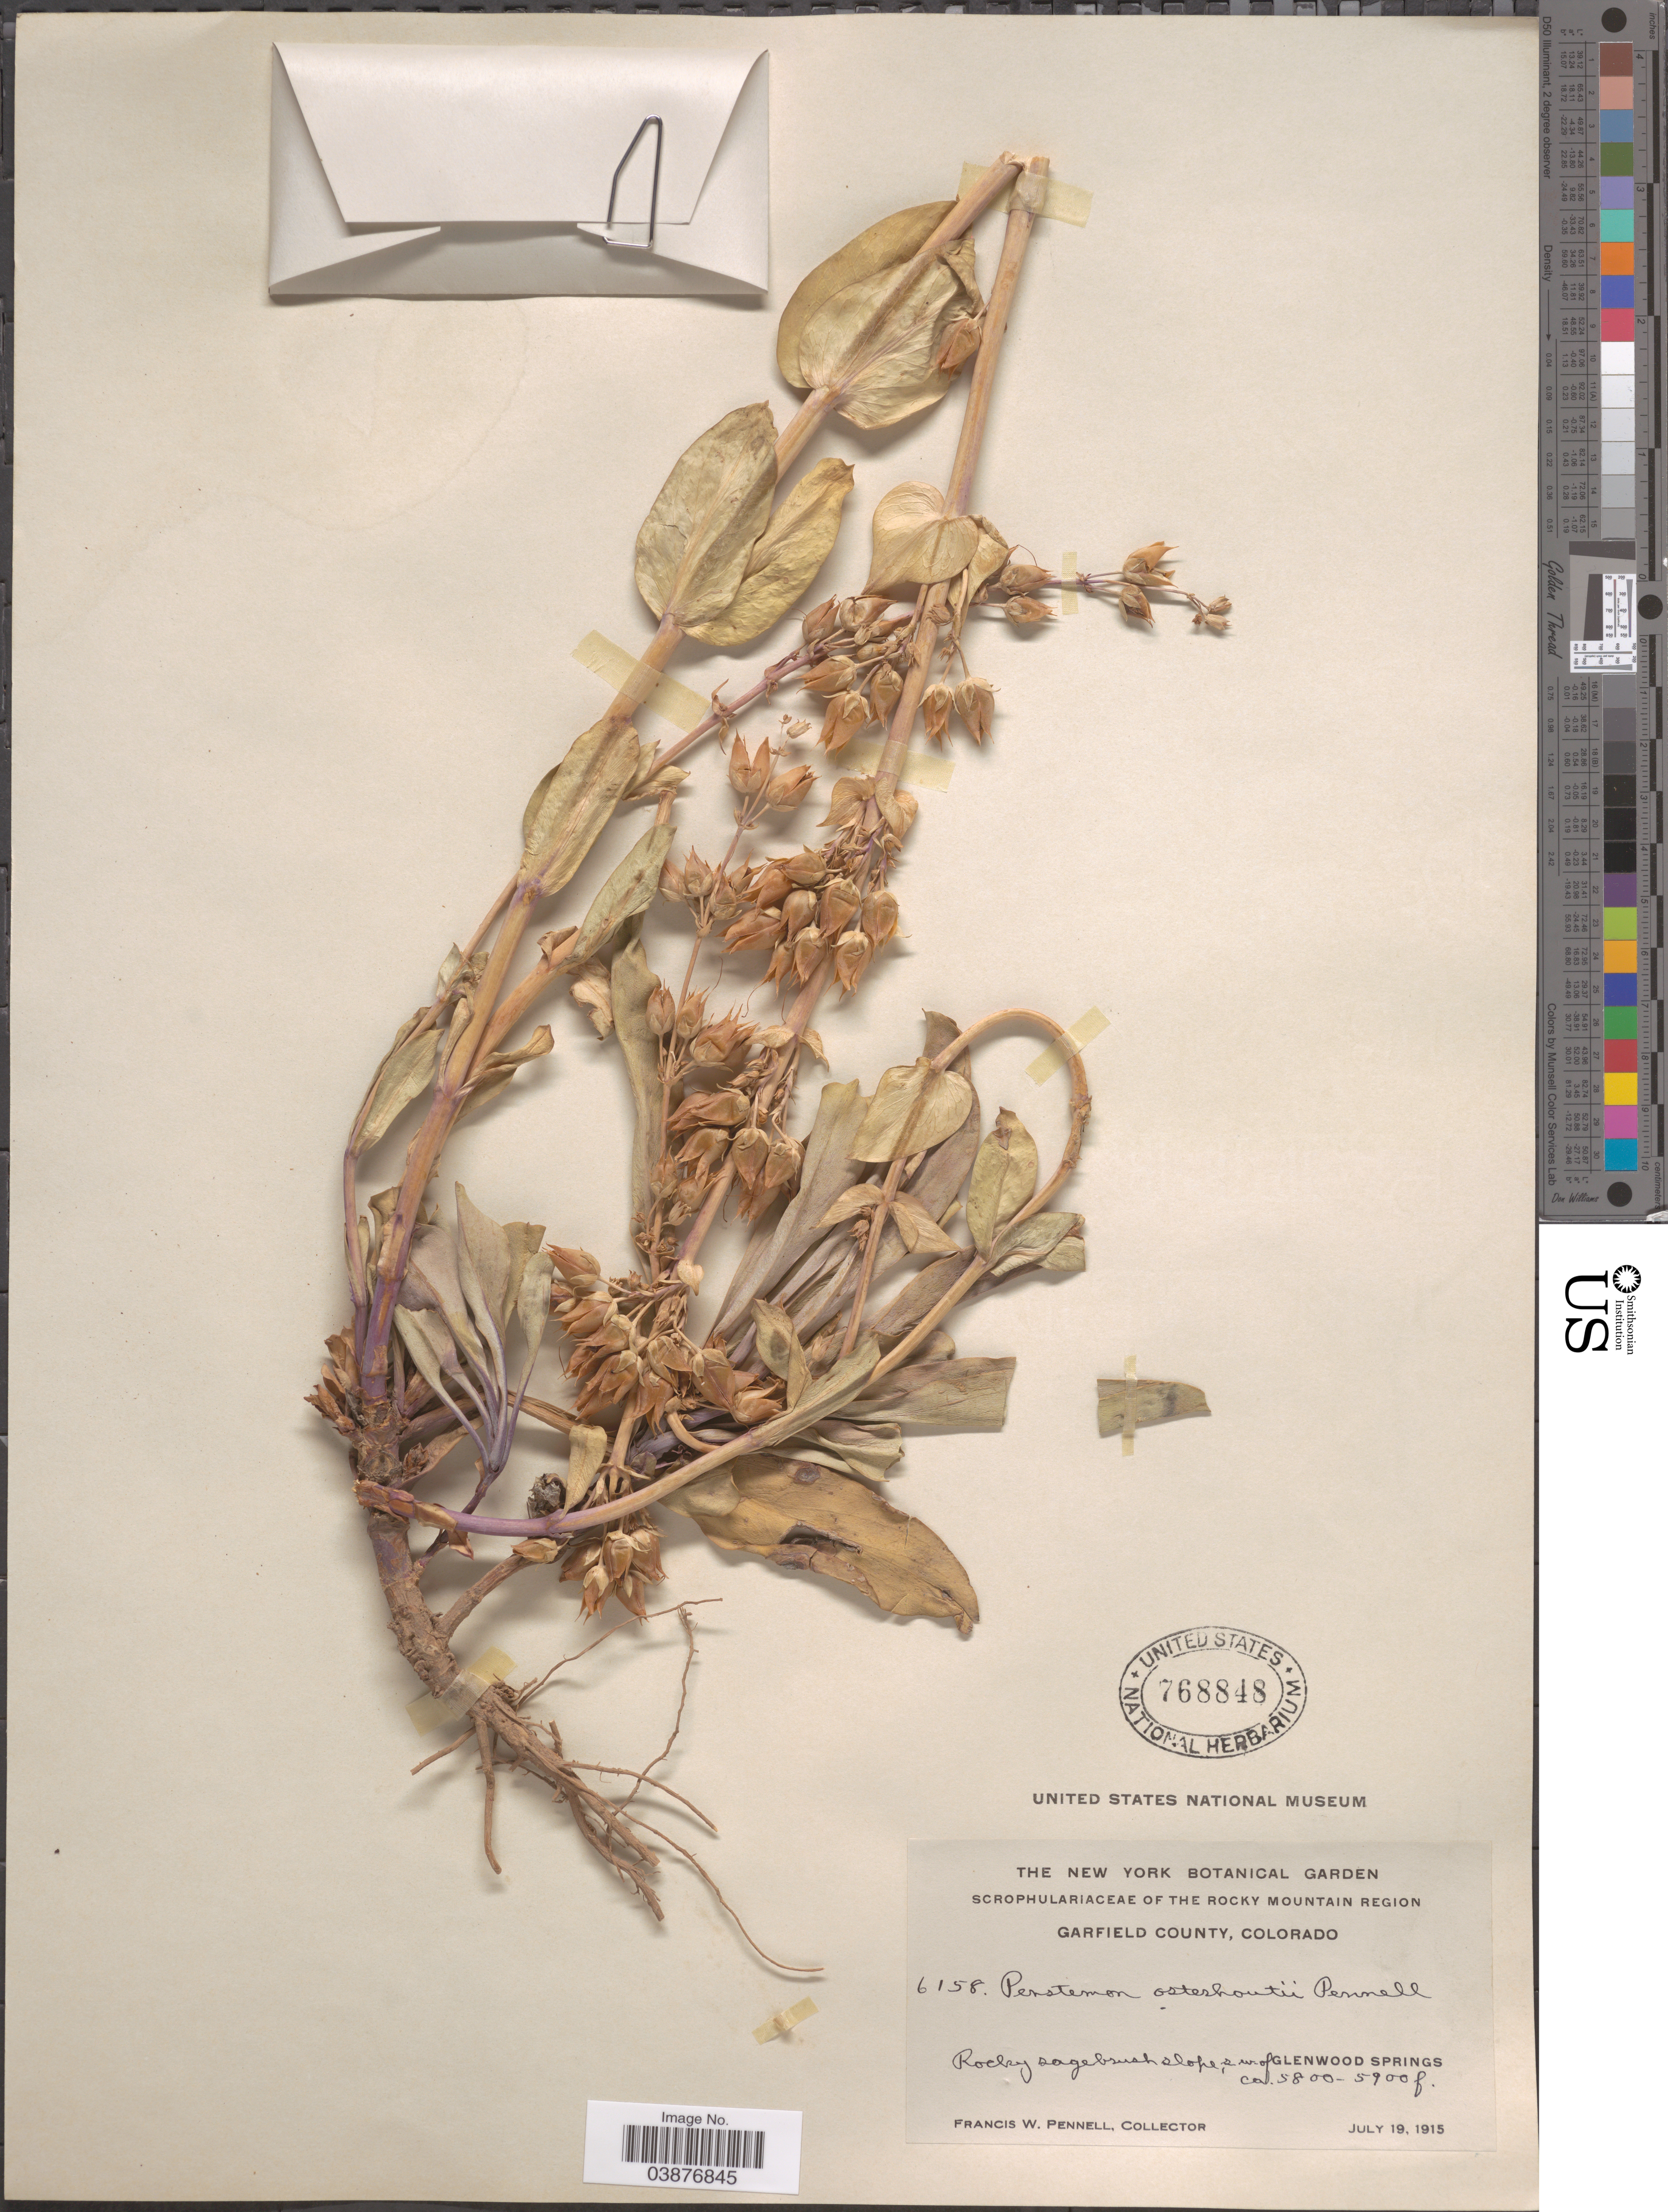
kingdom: Plantae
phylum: Tracheophyta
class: Magnoliopsida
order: Lamiales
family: Plantaginaceae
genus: Penstemon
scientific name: Penstemon osterhoutii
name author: Pennell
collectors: F. W. Pennell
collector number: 6158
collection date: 1915-07-19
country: United States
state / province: Colorado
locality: The Rocky Mountain Region. Garfield County. Rocky sagebrush slope, s.w.of Glenwood Springs.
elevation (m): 1768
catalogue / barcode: US 768848